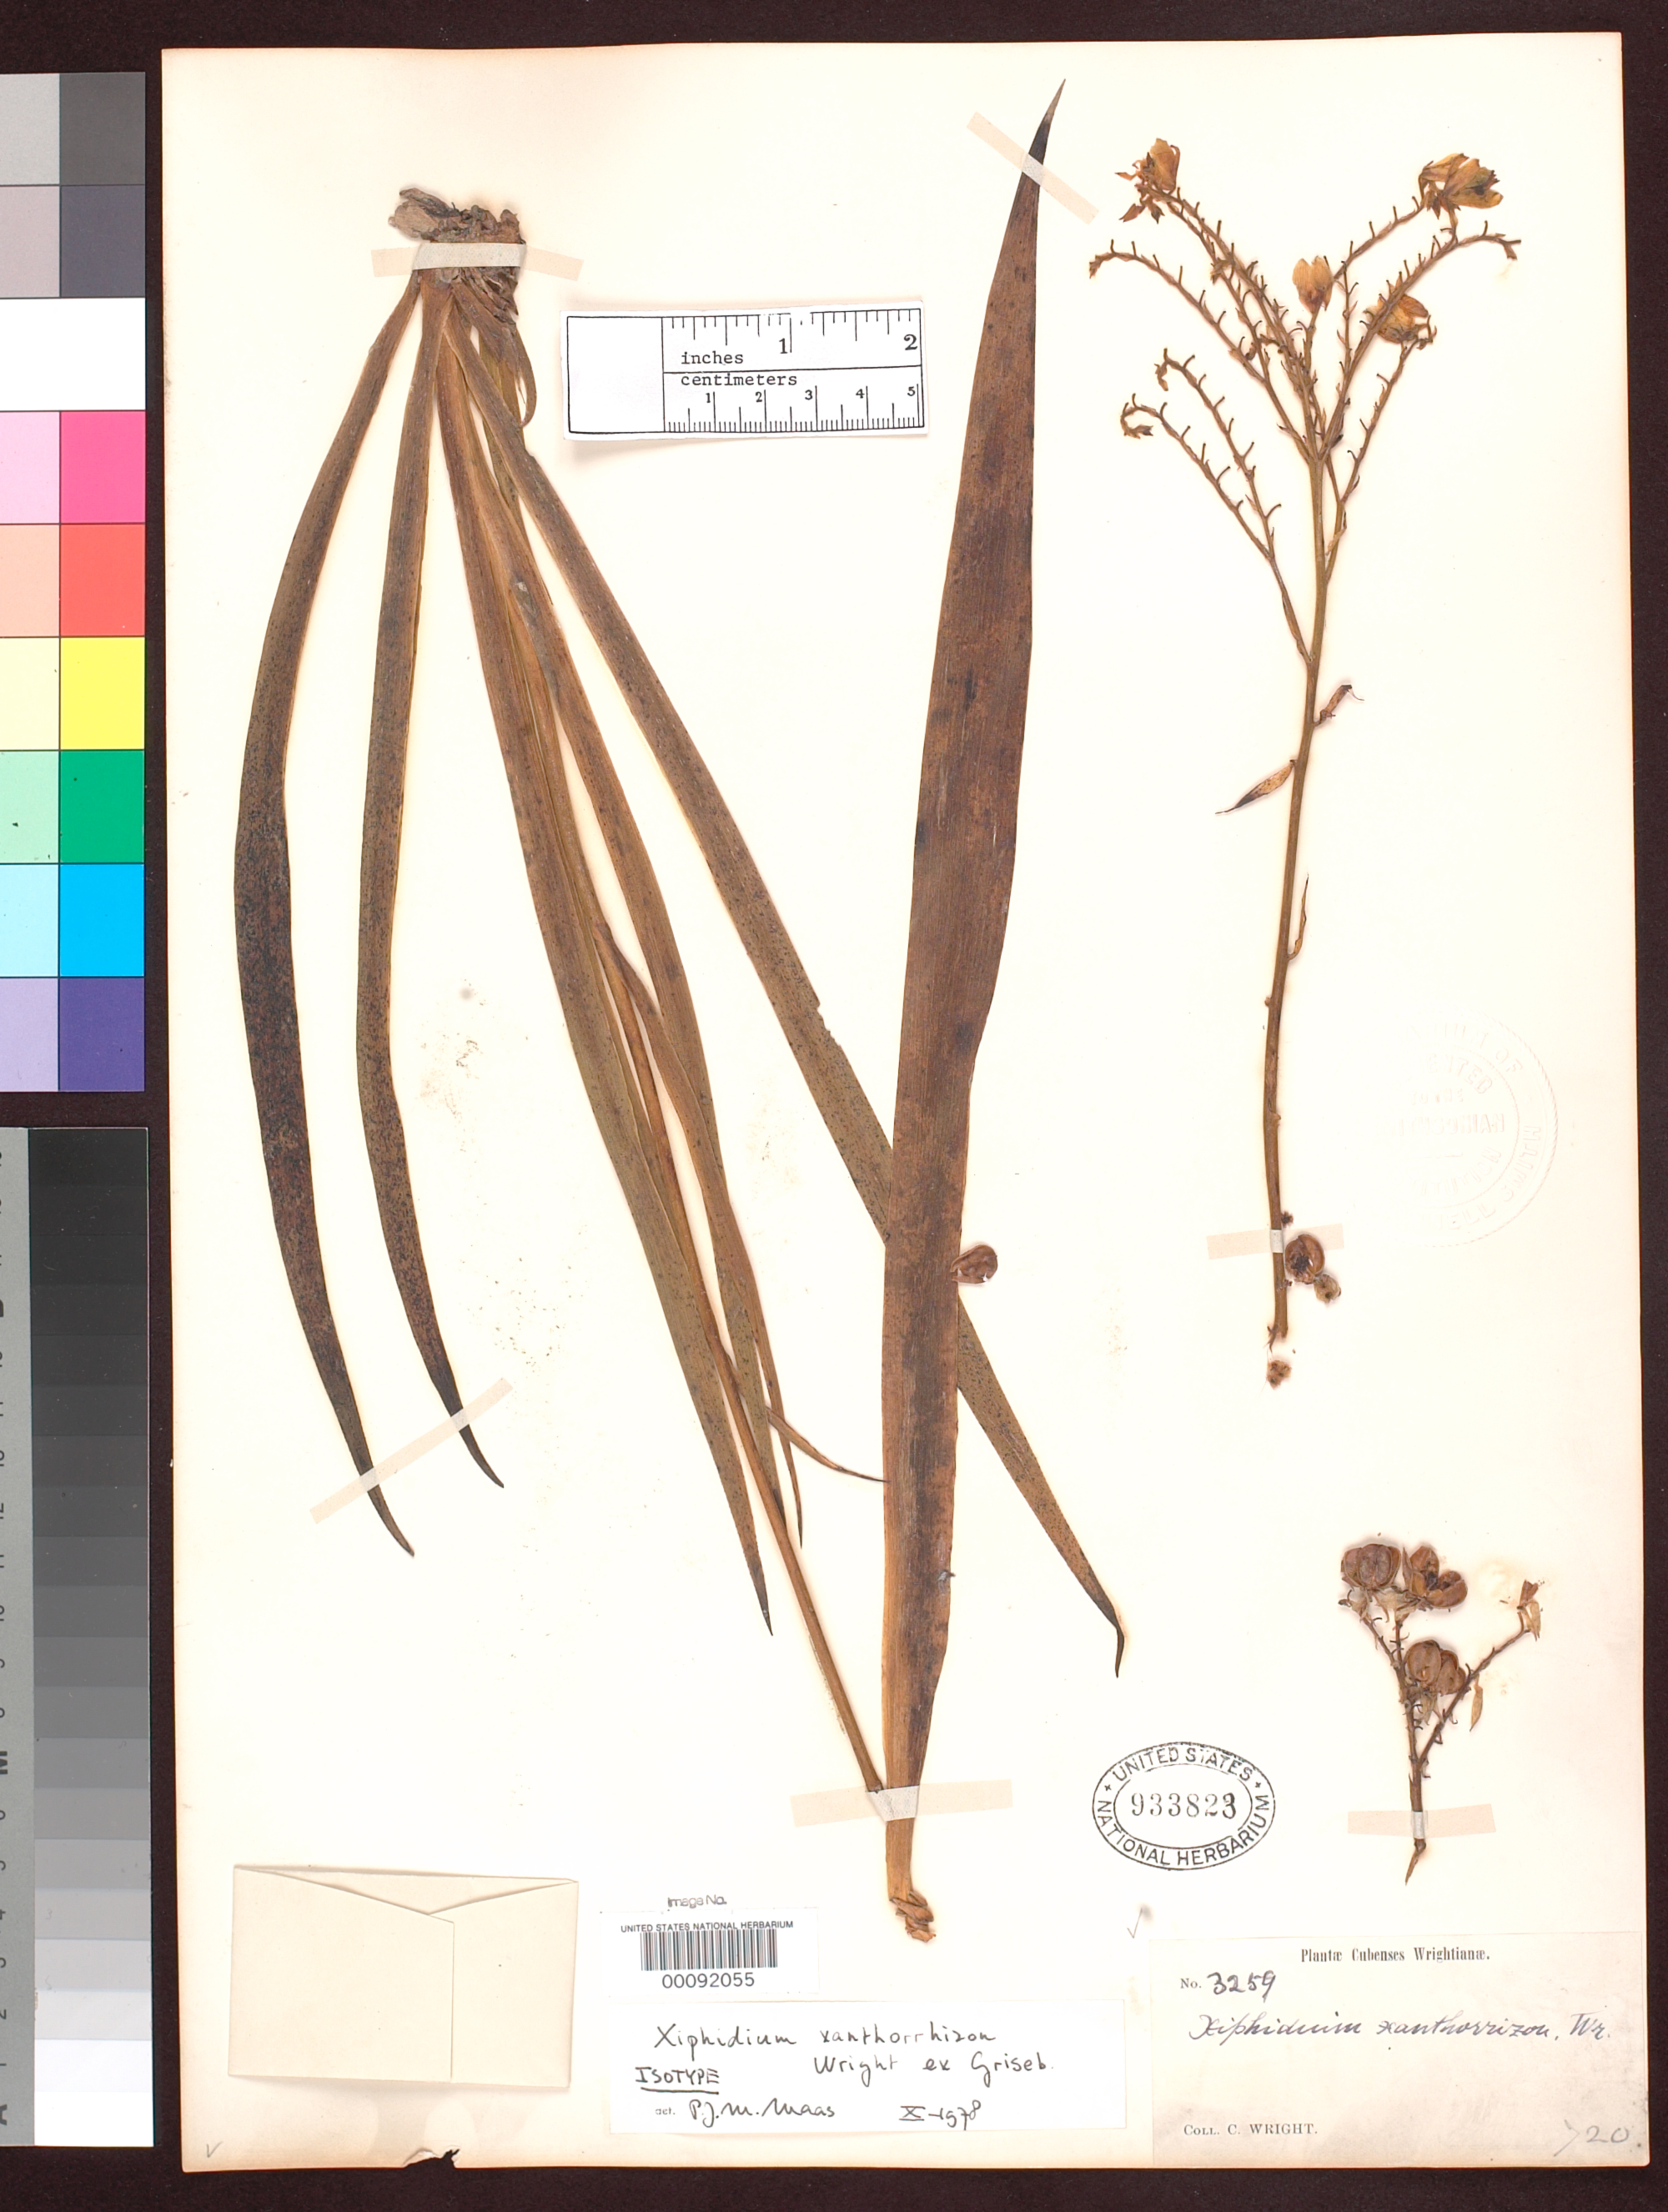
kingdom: Plantae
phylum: Tracheophyta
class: Liliopsida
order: Commelinales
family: Haemodoraceae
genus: Xiphidium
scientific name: Xiphidium xanthorrhizon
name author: C. Wright ex Griseb.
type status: Isotype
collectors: C. Wright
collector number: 3259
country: Cuba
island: Greater Antilles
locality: San Christobal.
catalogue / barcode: US 933823